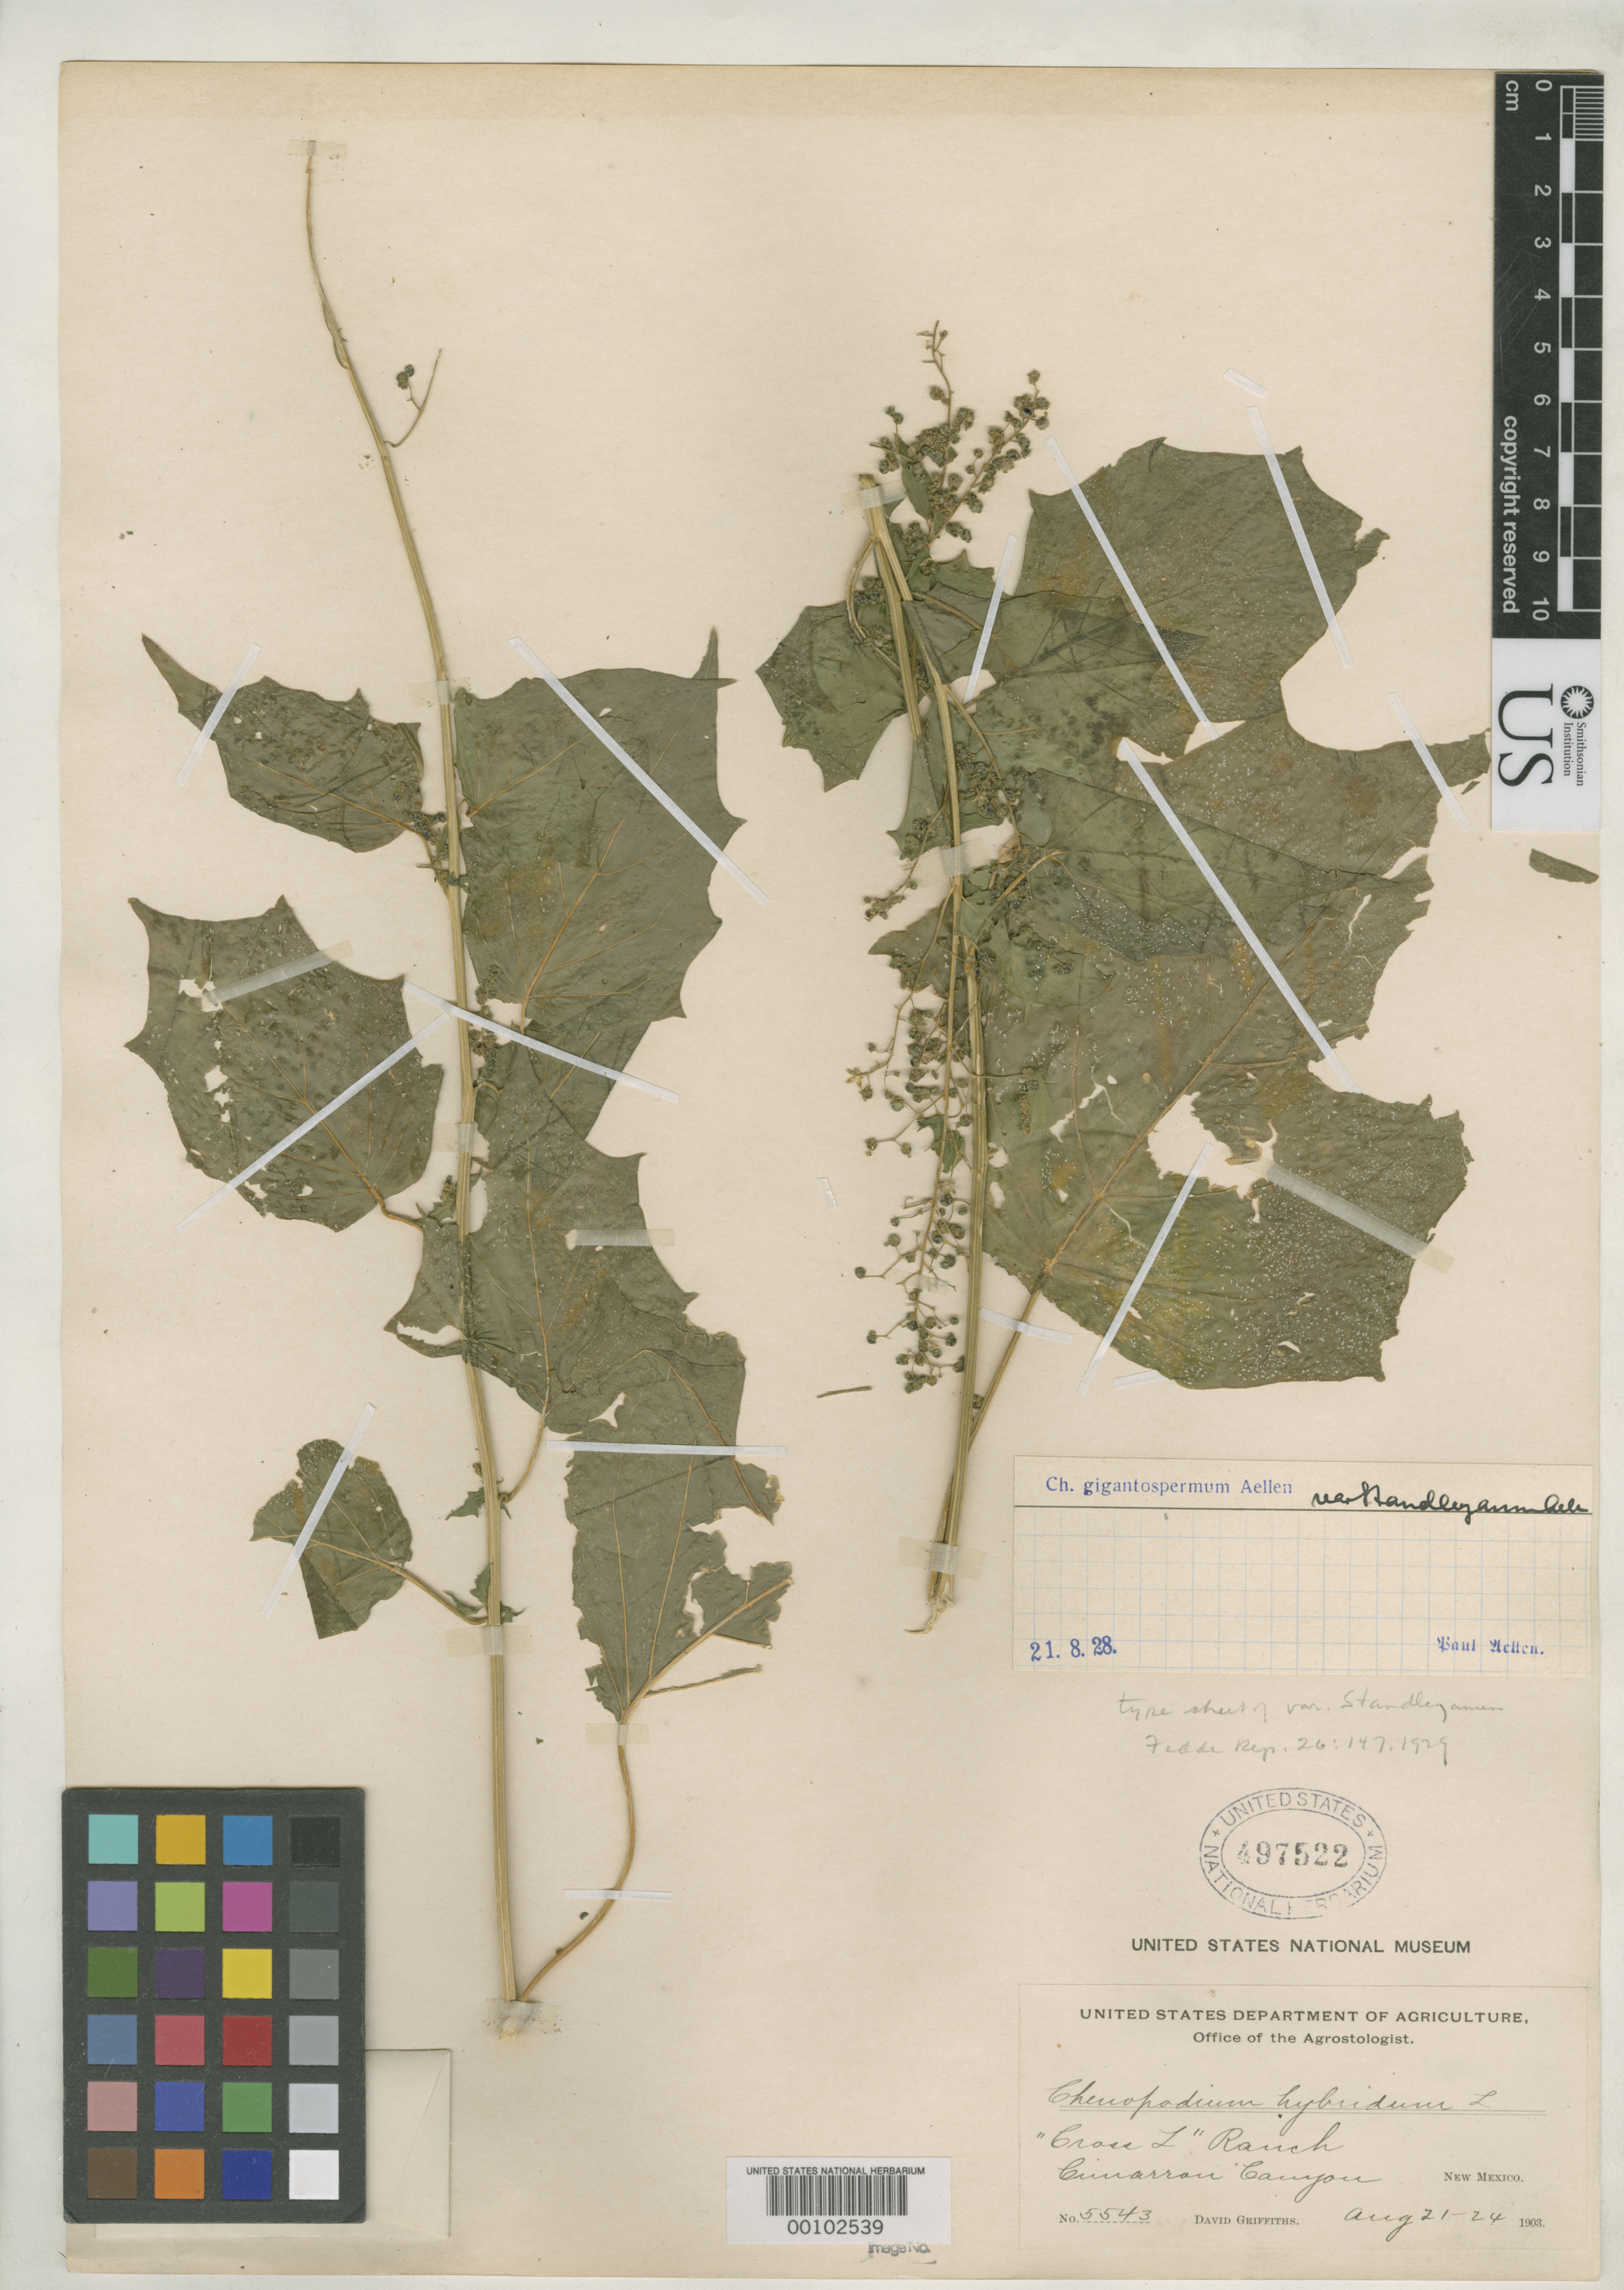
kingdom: Plantae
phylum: Tracheophyta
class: Magnoliopsida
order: Caryophyllales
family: Amaranthaceae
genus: Chenopodium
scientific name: Chenopodium gigantospermum var. standleyanum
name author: Aellen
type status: Syntype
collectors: D. Griffiths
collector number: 5543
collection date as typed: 21 Aug 1903 to 24 Aug 1903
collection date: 1903-08-21/1903-08-24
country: United States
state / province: New Mexico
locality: Cimarron Canyon.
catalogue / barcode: US 497522